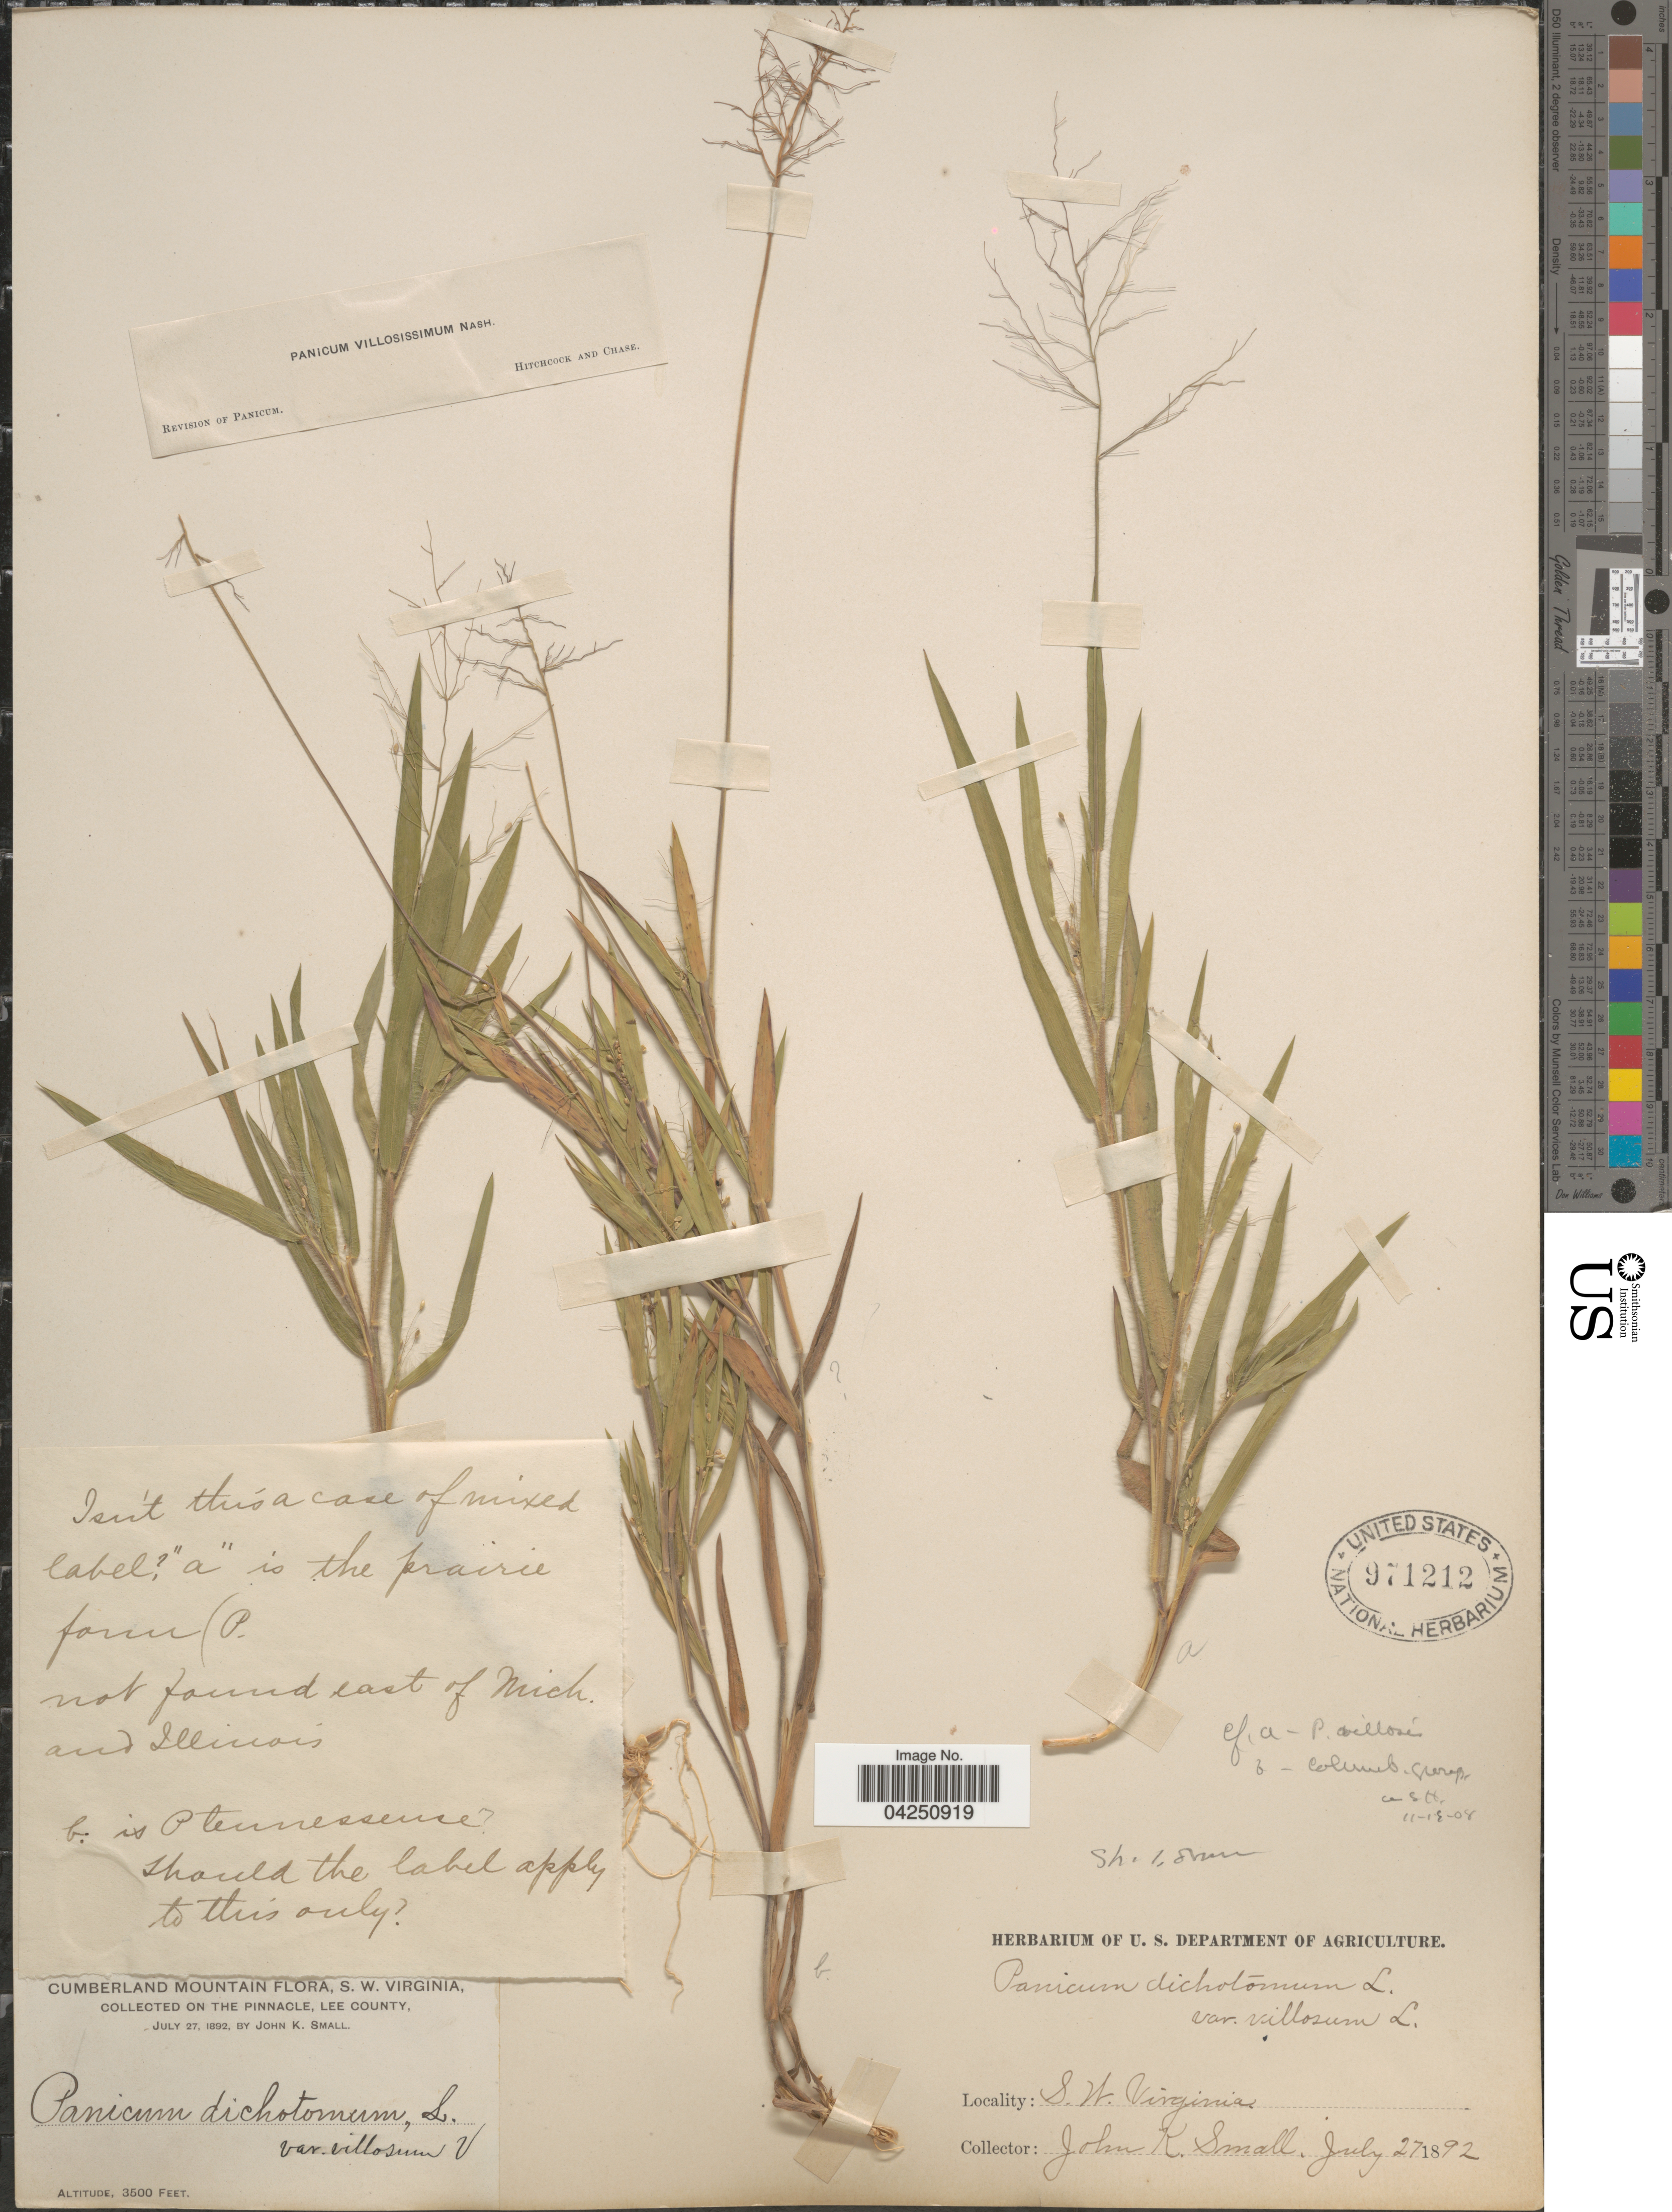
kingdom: Plantae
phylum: Tracheophyta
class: Liliopsida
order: Poales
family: Poaceae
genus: Dichanthelium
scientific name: Dichanthelium acuminatum var. acuminatum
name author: (Sw.) Gould & C.A. Clark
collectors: J. K. Small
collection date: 1892-07-27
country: United States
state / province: Virginia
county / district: Lee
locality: Cumberland Mountain, S. W. Virginia. On The Pinnacle, Lee County.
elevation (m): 1067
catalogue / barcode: US 971212